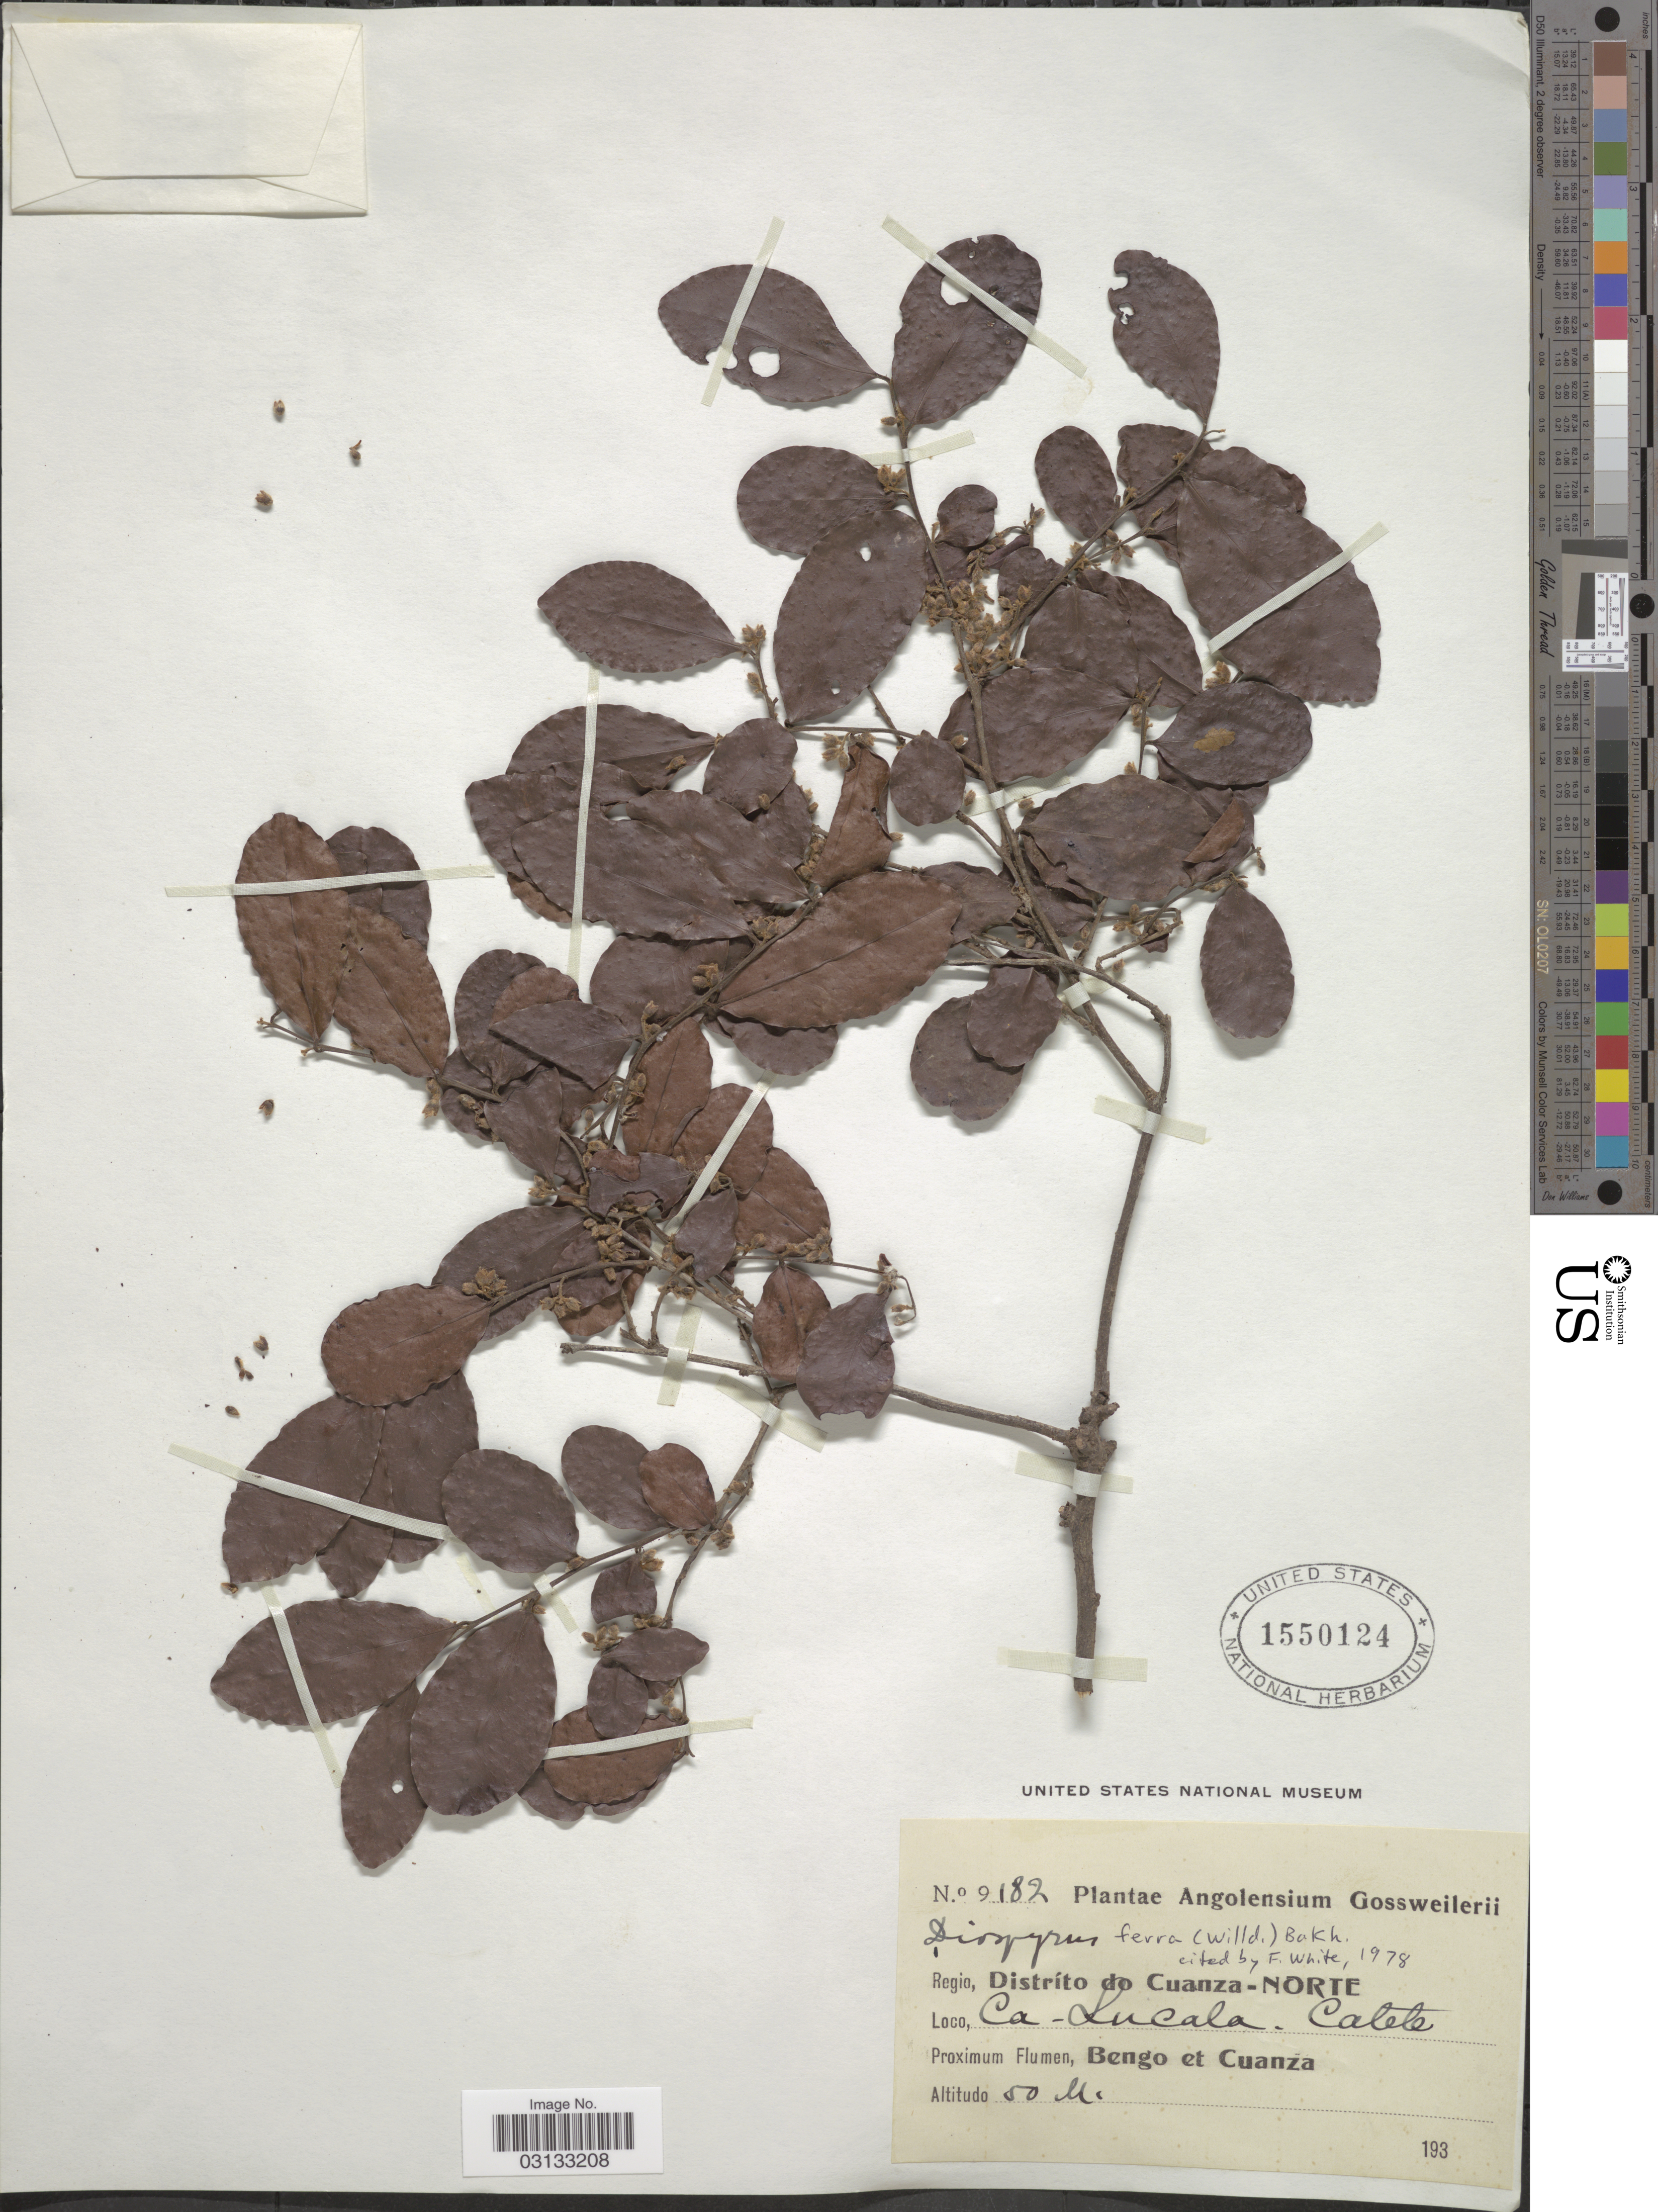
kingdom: Plantae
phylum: Tracheophyta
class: Magnoliopsida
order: Ericales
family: Ebenaceae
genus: Diospyros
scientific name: Diospyros ferrea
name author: (Willd.) Bakh.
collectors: -. Gossweiler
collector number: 9182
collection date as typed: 193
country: Angola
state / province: Cuanza Norte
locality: Regio, Distríto do Cuanza-Norte, Ca-Lucala-Catete. Bengo et Cuanza.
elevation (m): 50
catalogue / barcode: US 1550124